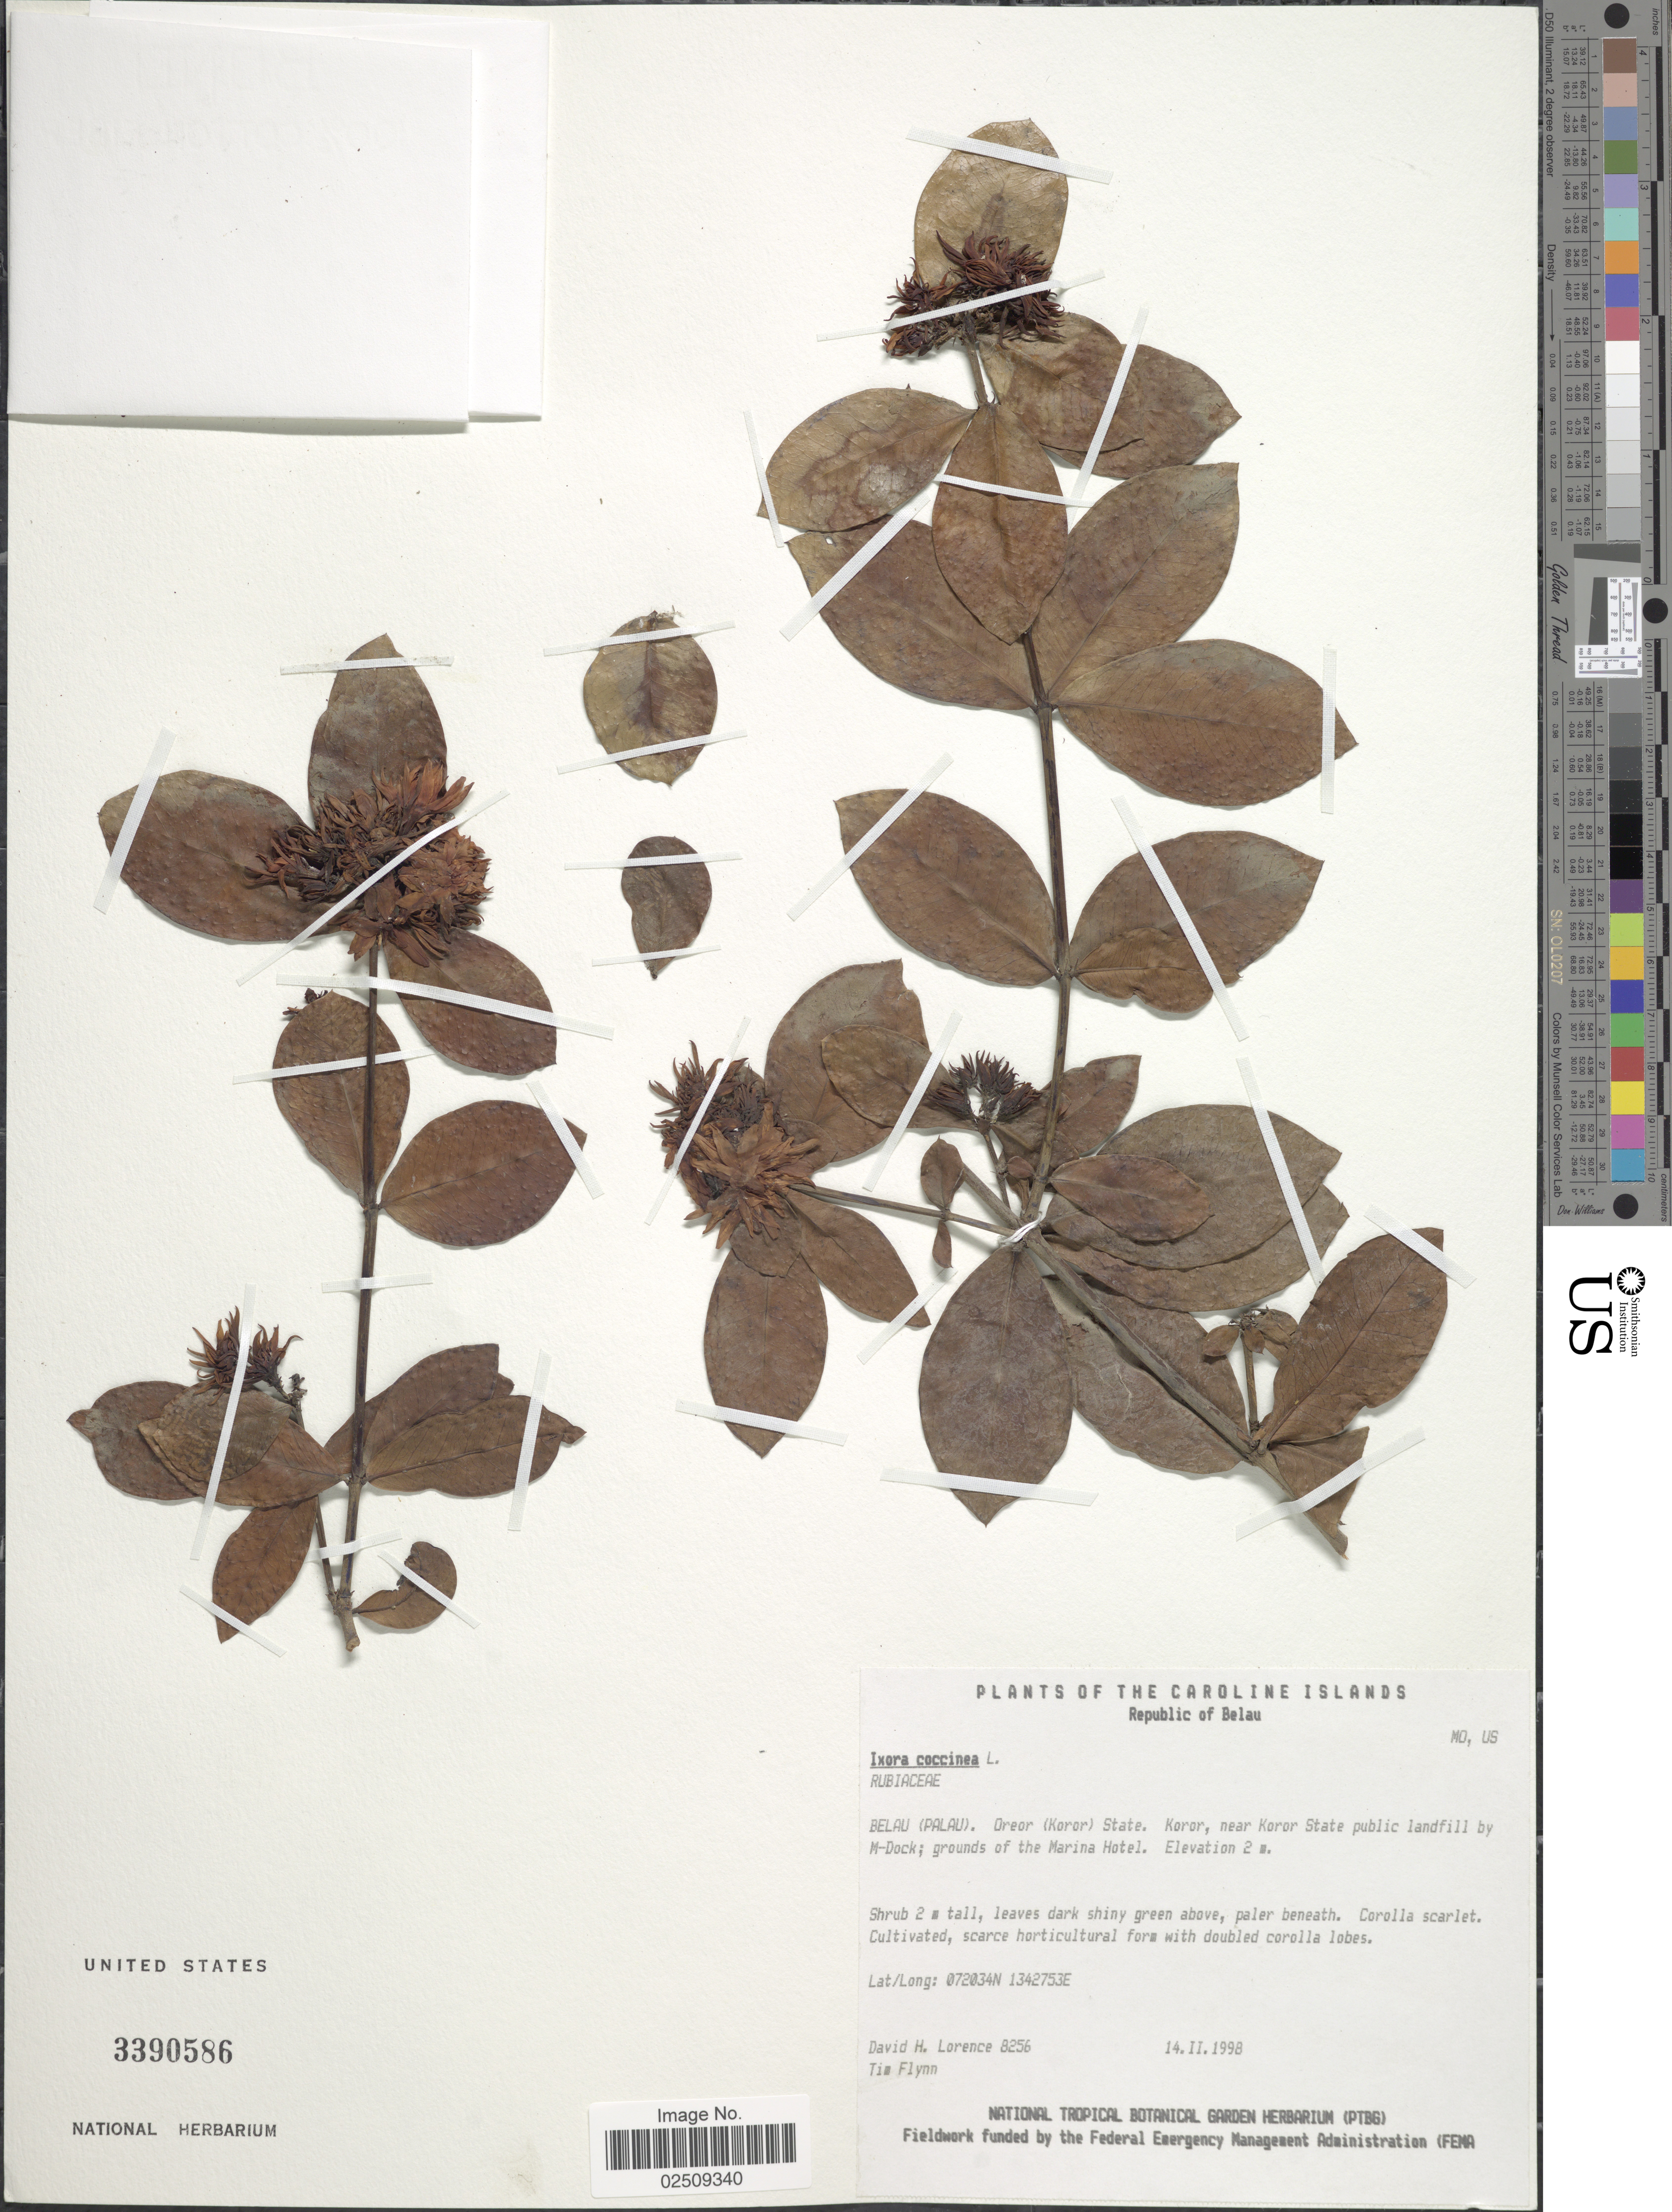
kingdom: Plantae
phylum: Tracheophyta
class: Magnoliopsida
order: Gentianales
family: Rubiaceae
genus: Ixora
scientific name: Ixora coccinea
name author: L.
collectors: D. Lorence & T. Flynn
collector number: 8256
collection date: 1998-02-14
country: Palau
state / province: Koror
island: Oreor [Koror]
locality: Belau(Palau), Oreor (Koror) State. Koror, near Koror State Public landfill by M-Dock; grounds of the Marina Hotel.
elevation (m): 2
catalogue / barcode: US 3390586